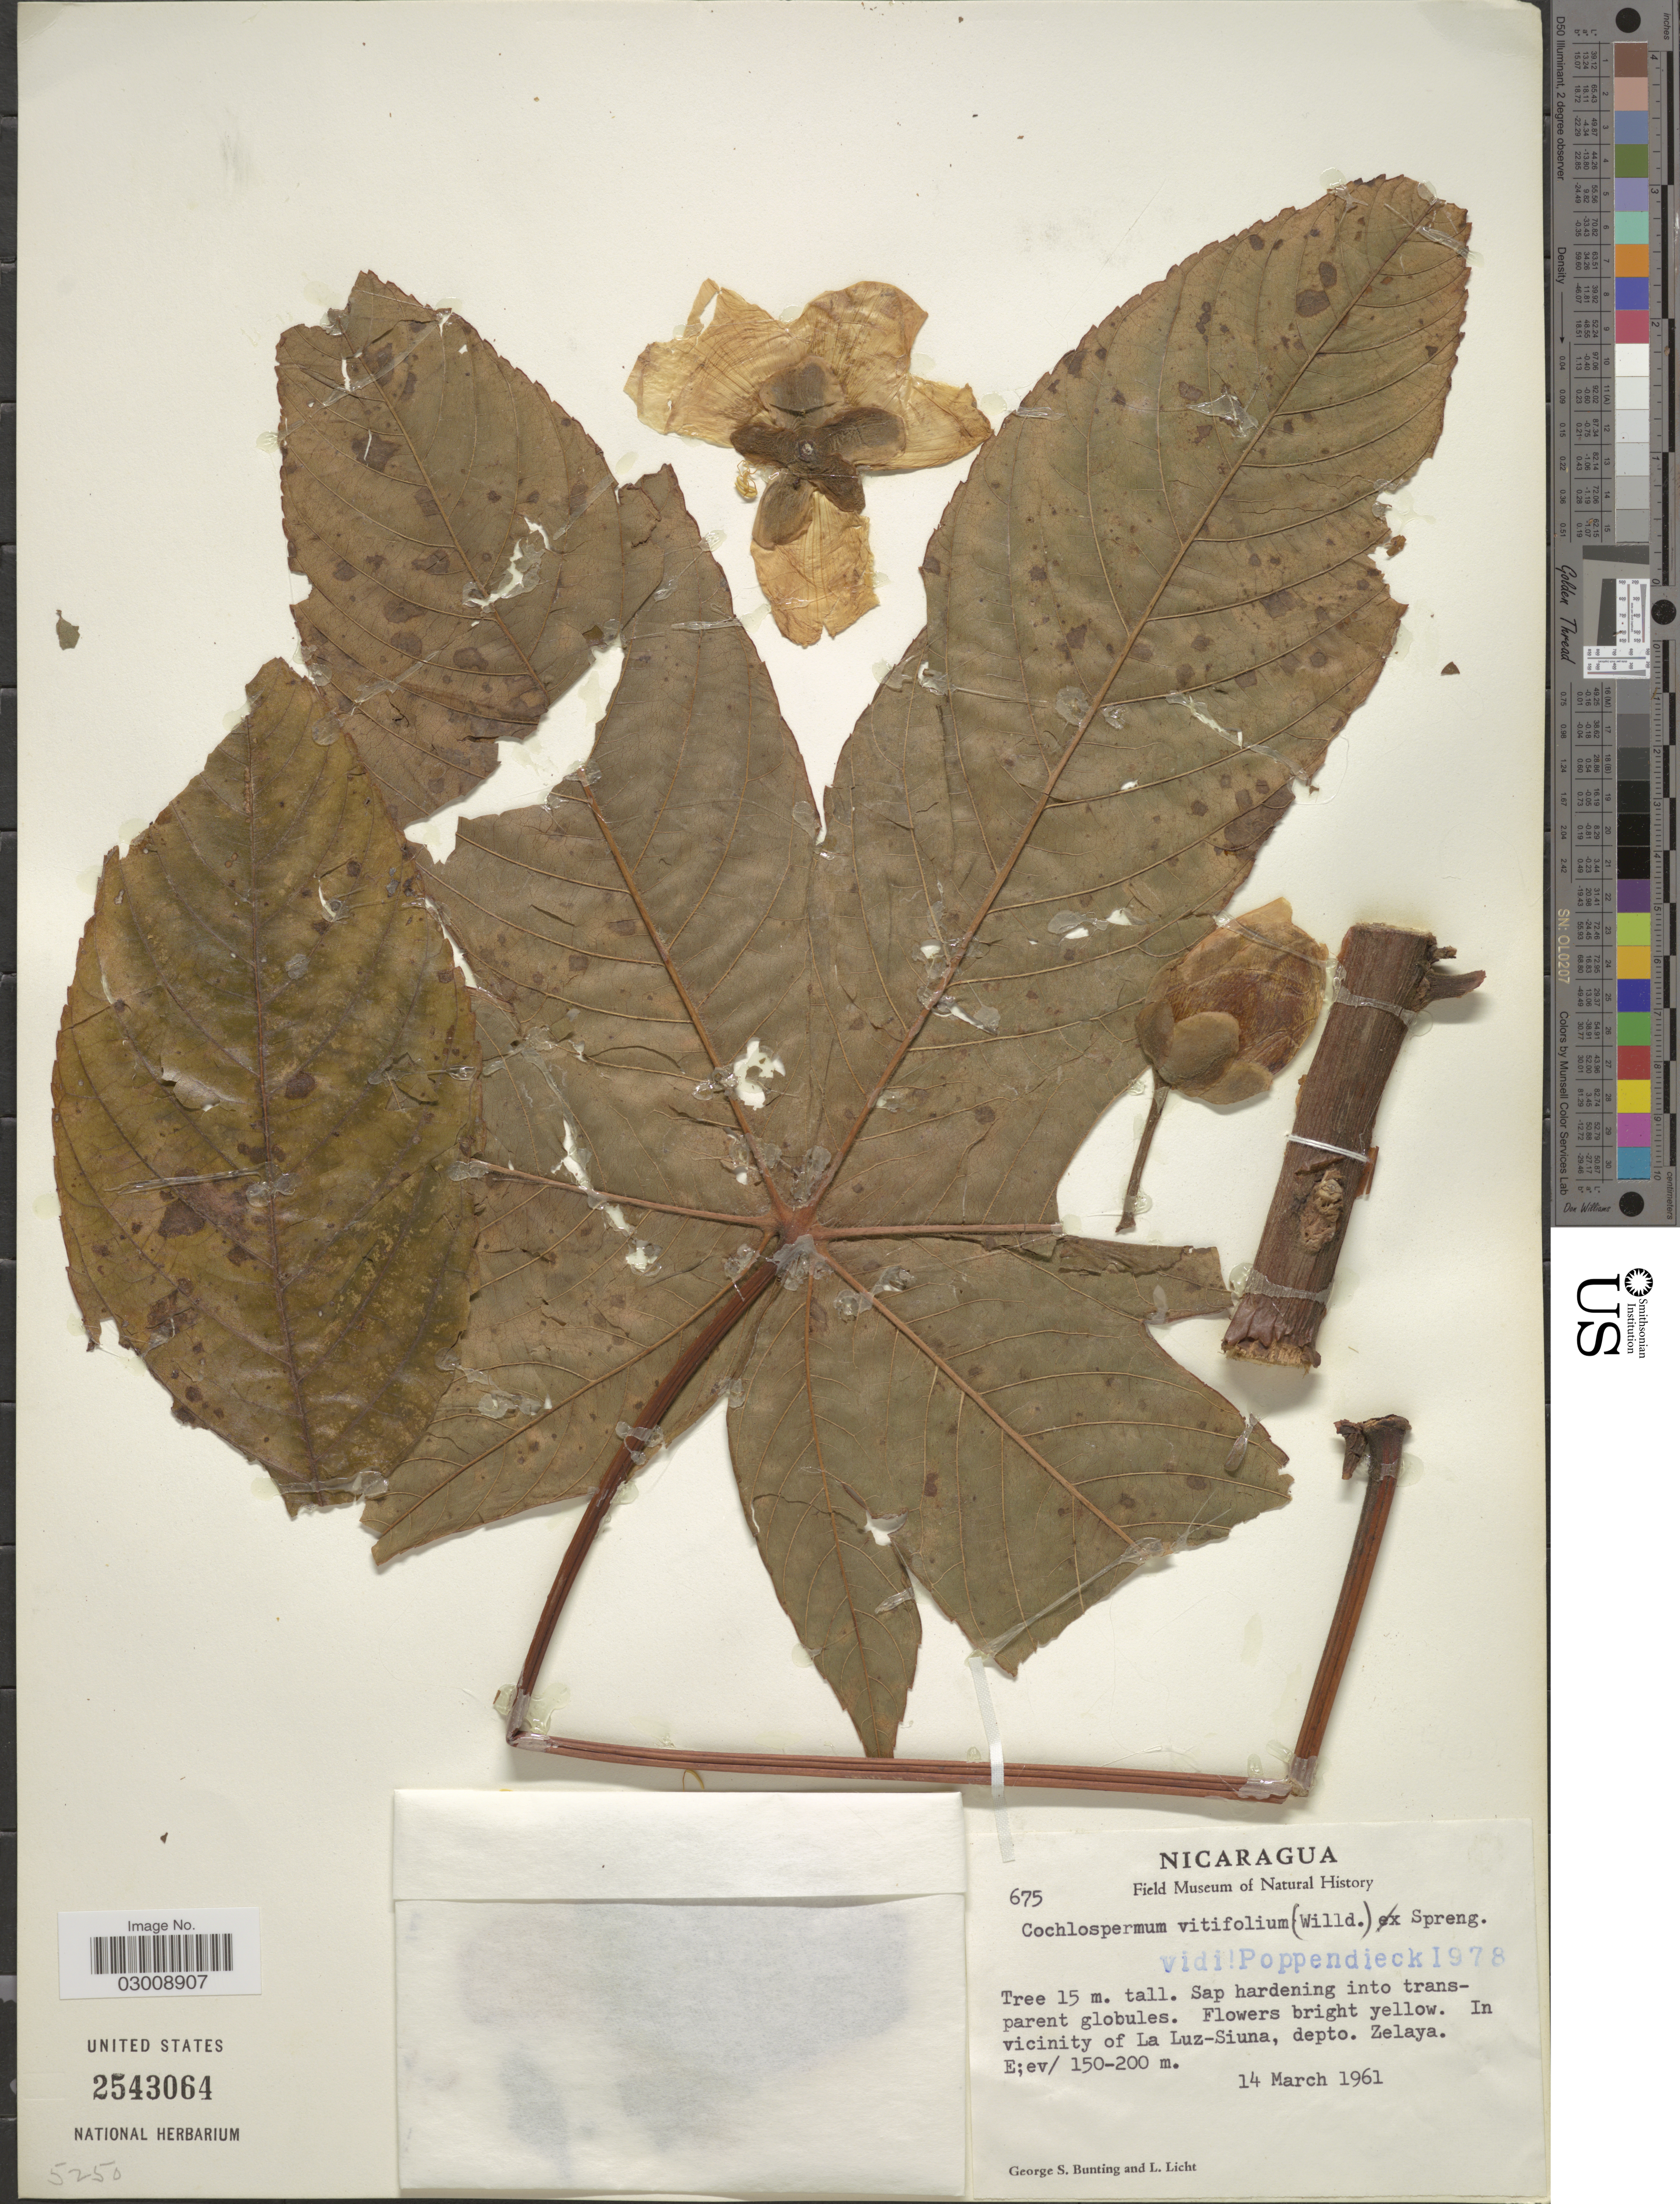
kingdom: Plantae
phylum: Tracheophyta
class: Magnoliopsida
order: Malvales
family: Cochlospermaceae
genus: Cochlospermum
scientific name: Cochlospermum vitifolium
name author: (Willd.) Spreng.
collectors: G. S. Bunting & L. Licht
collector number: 675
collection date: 1961-03-14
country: Nicaragua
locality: In vicinity of La Luz-Siuna, depto. Zelaya.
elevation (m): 150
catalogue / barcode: US 2543064